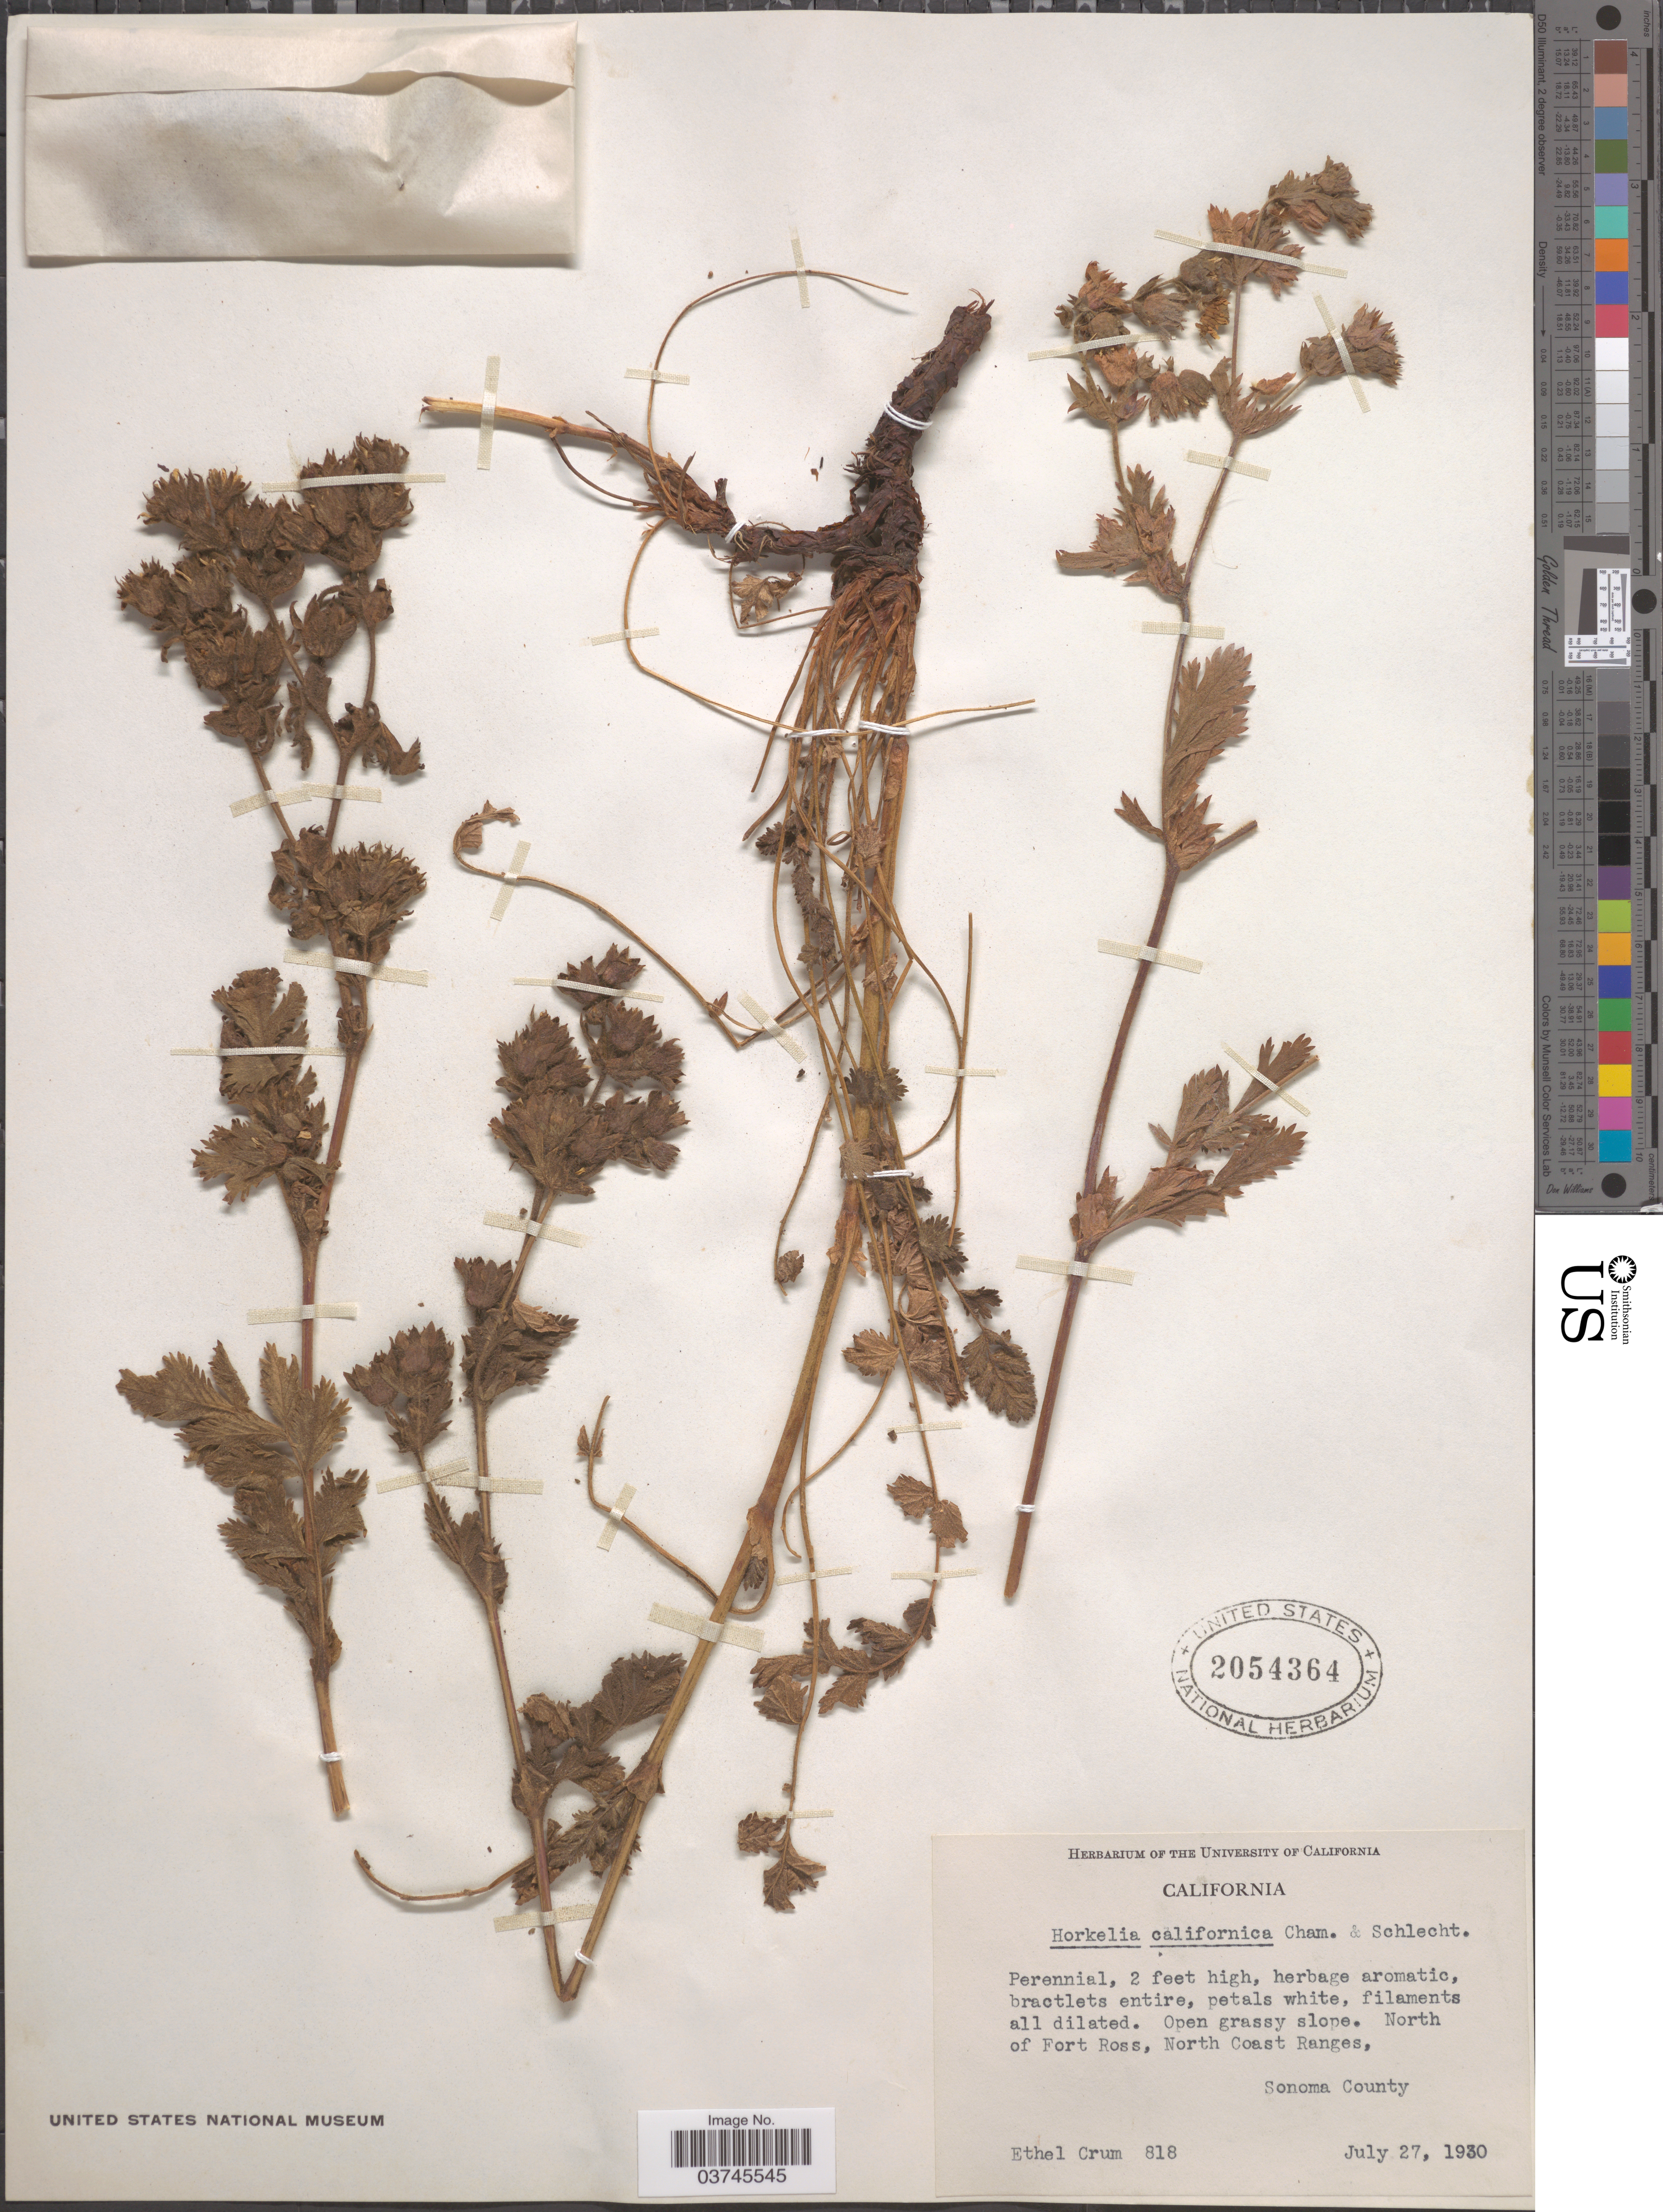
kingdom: Plantae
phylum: Tracheophyta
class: Magnoliopsida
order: Rosales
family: Rosaceae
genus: Potentilla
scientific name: Potentilla californica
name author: (Cham. & Schltdl.) Greene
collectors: E. K. Crum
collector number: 818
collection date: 1930-07-27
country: United States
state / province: California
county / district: Sonoma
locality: North of Fort Ross, North Coast Ranges, Sonoma County.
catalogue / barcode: US 2054364